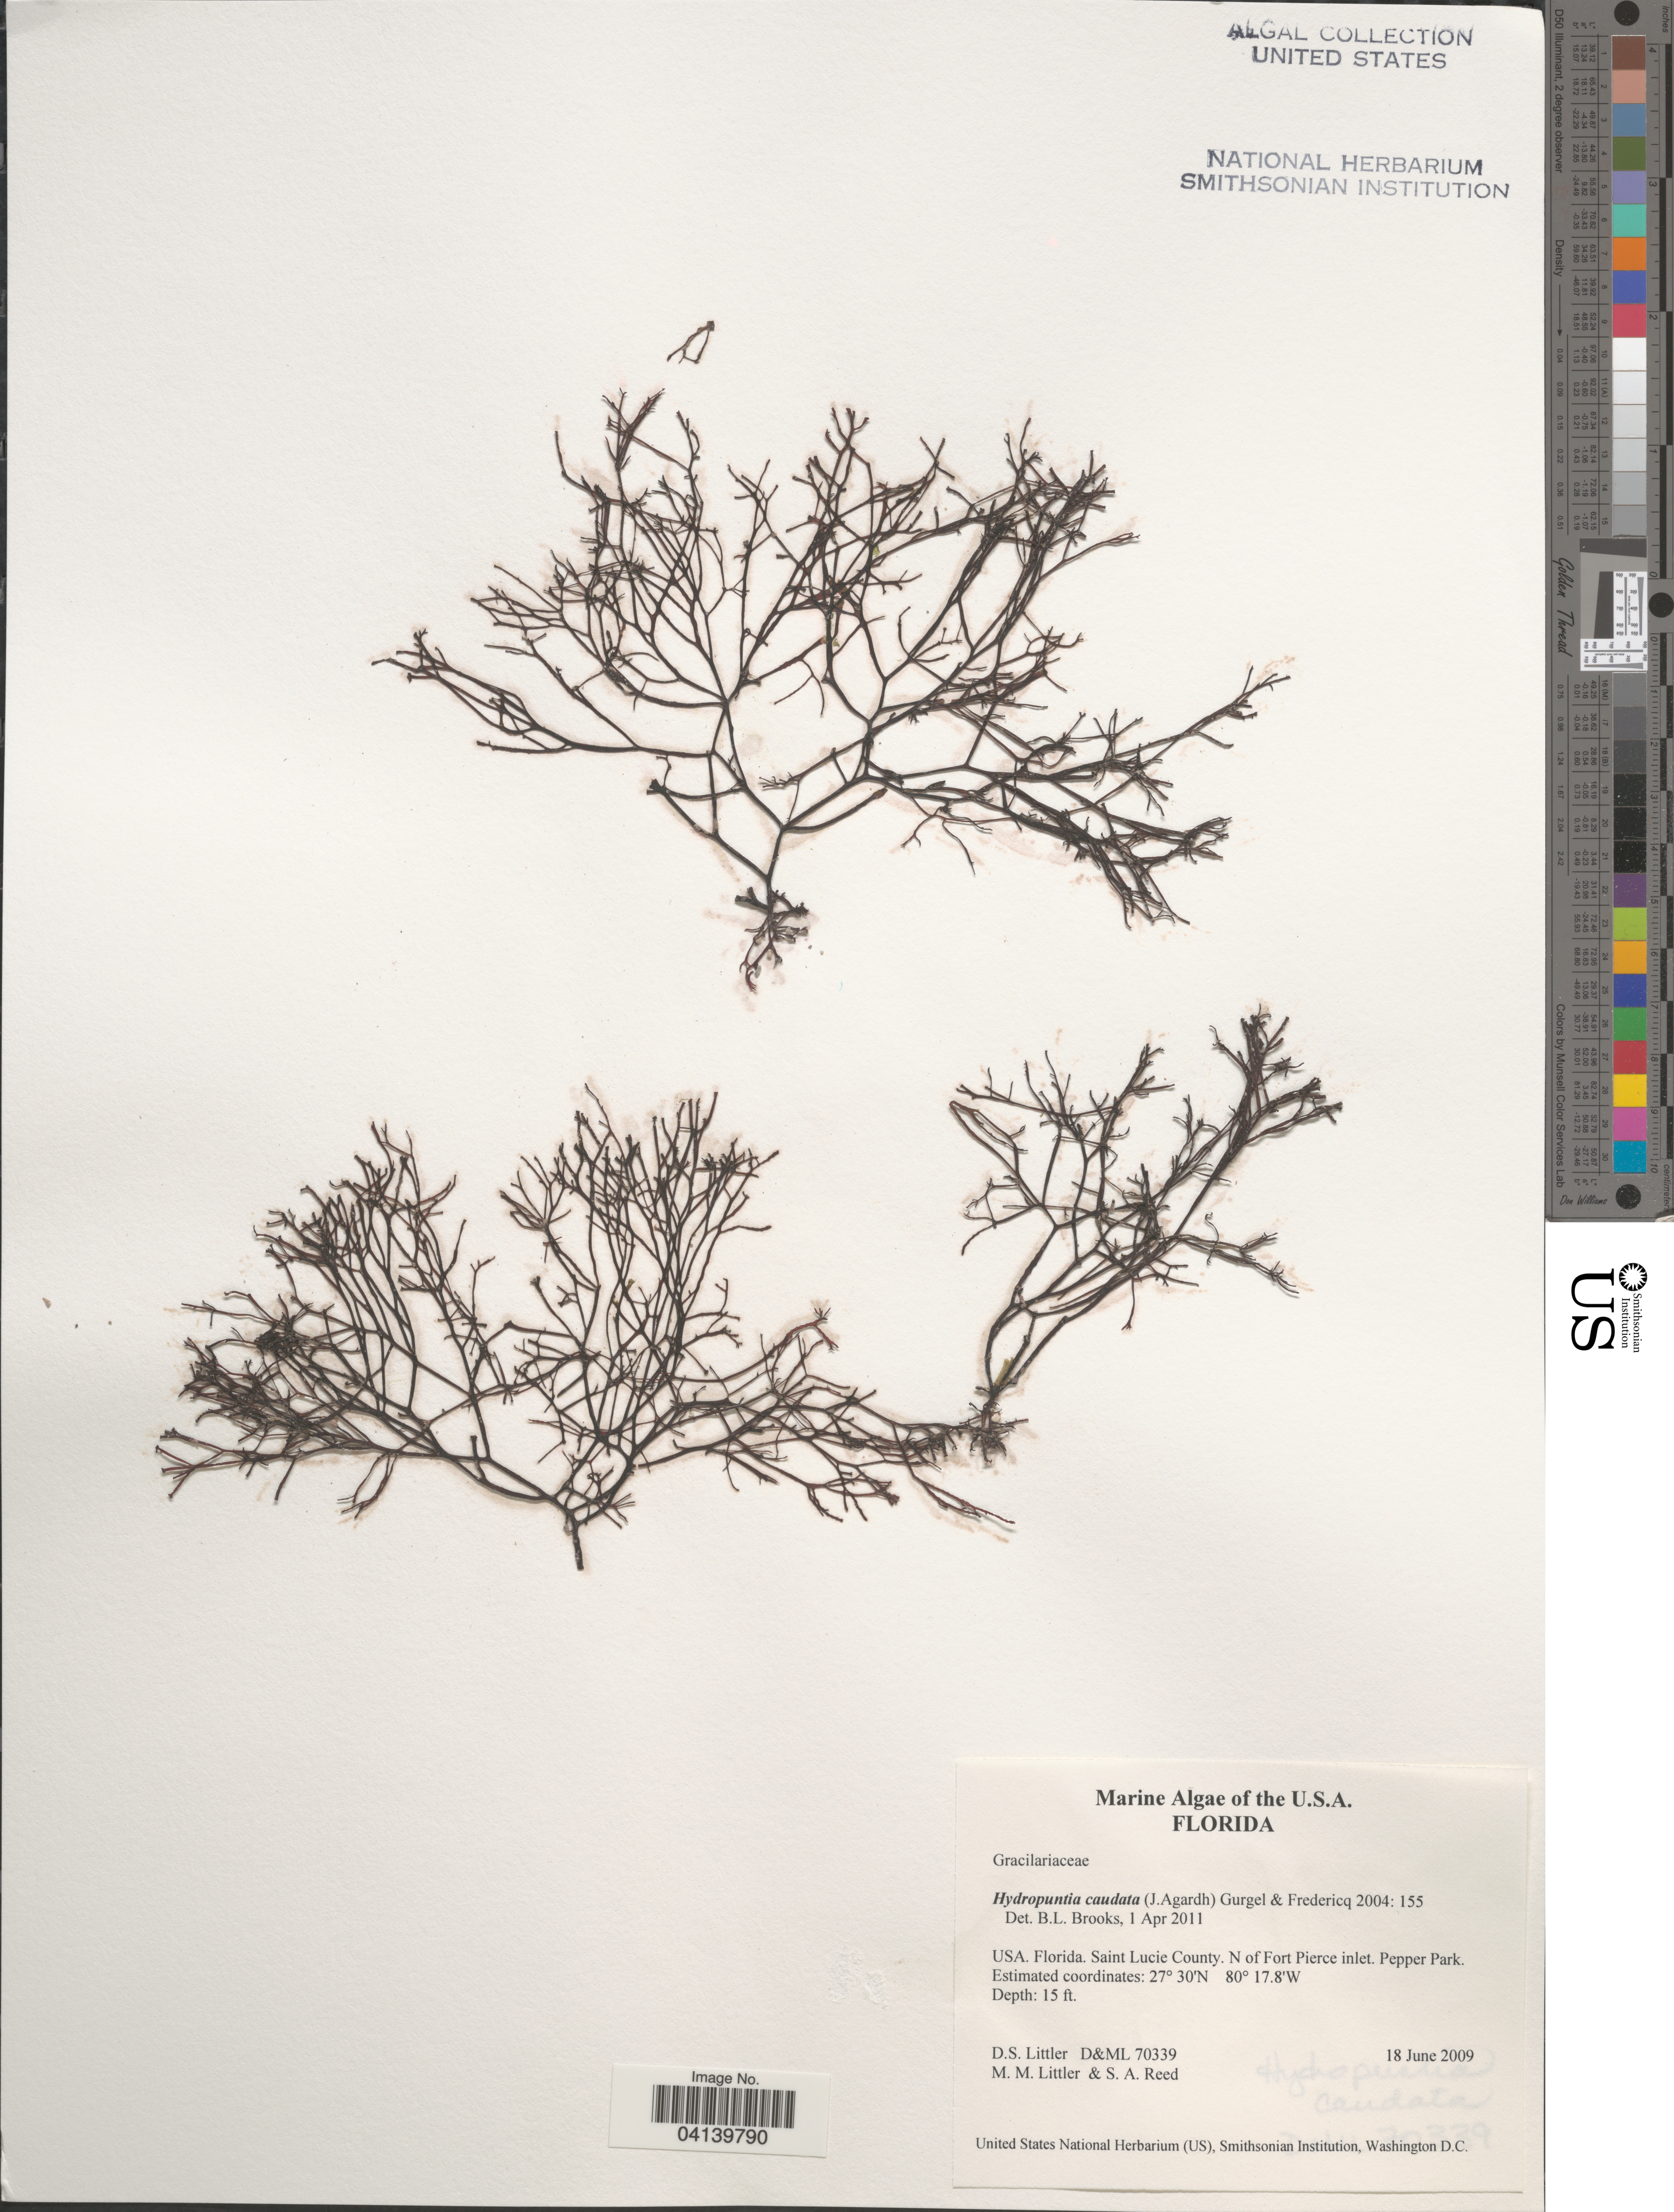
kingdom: Plantae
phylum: Rhodophyta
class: Florideophyceae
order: Gracilariales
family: Gracilariaceae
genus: Gracilaria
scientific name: Gracilaria caudata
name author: J. Agardh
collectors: D. S. Littler & S. Reed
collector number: D&ML 70339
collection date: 2009-06-18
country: United States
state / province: Florida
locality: Saint Lucie County. N of Fort Pierce inlet. Pepper Park.